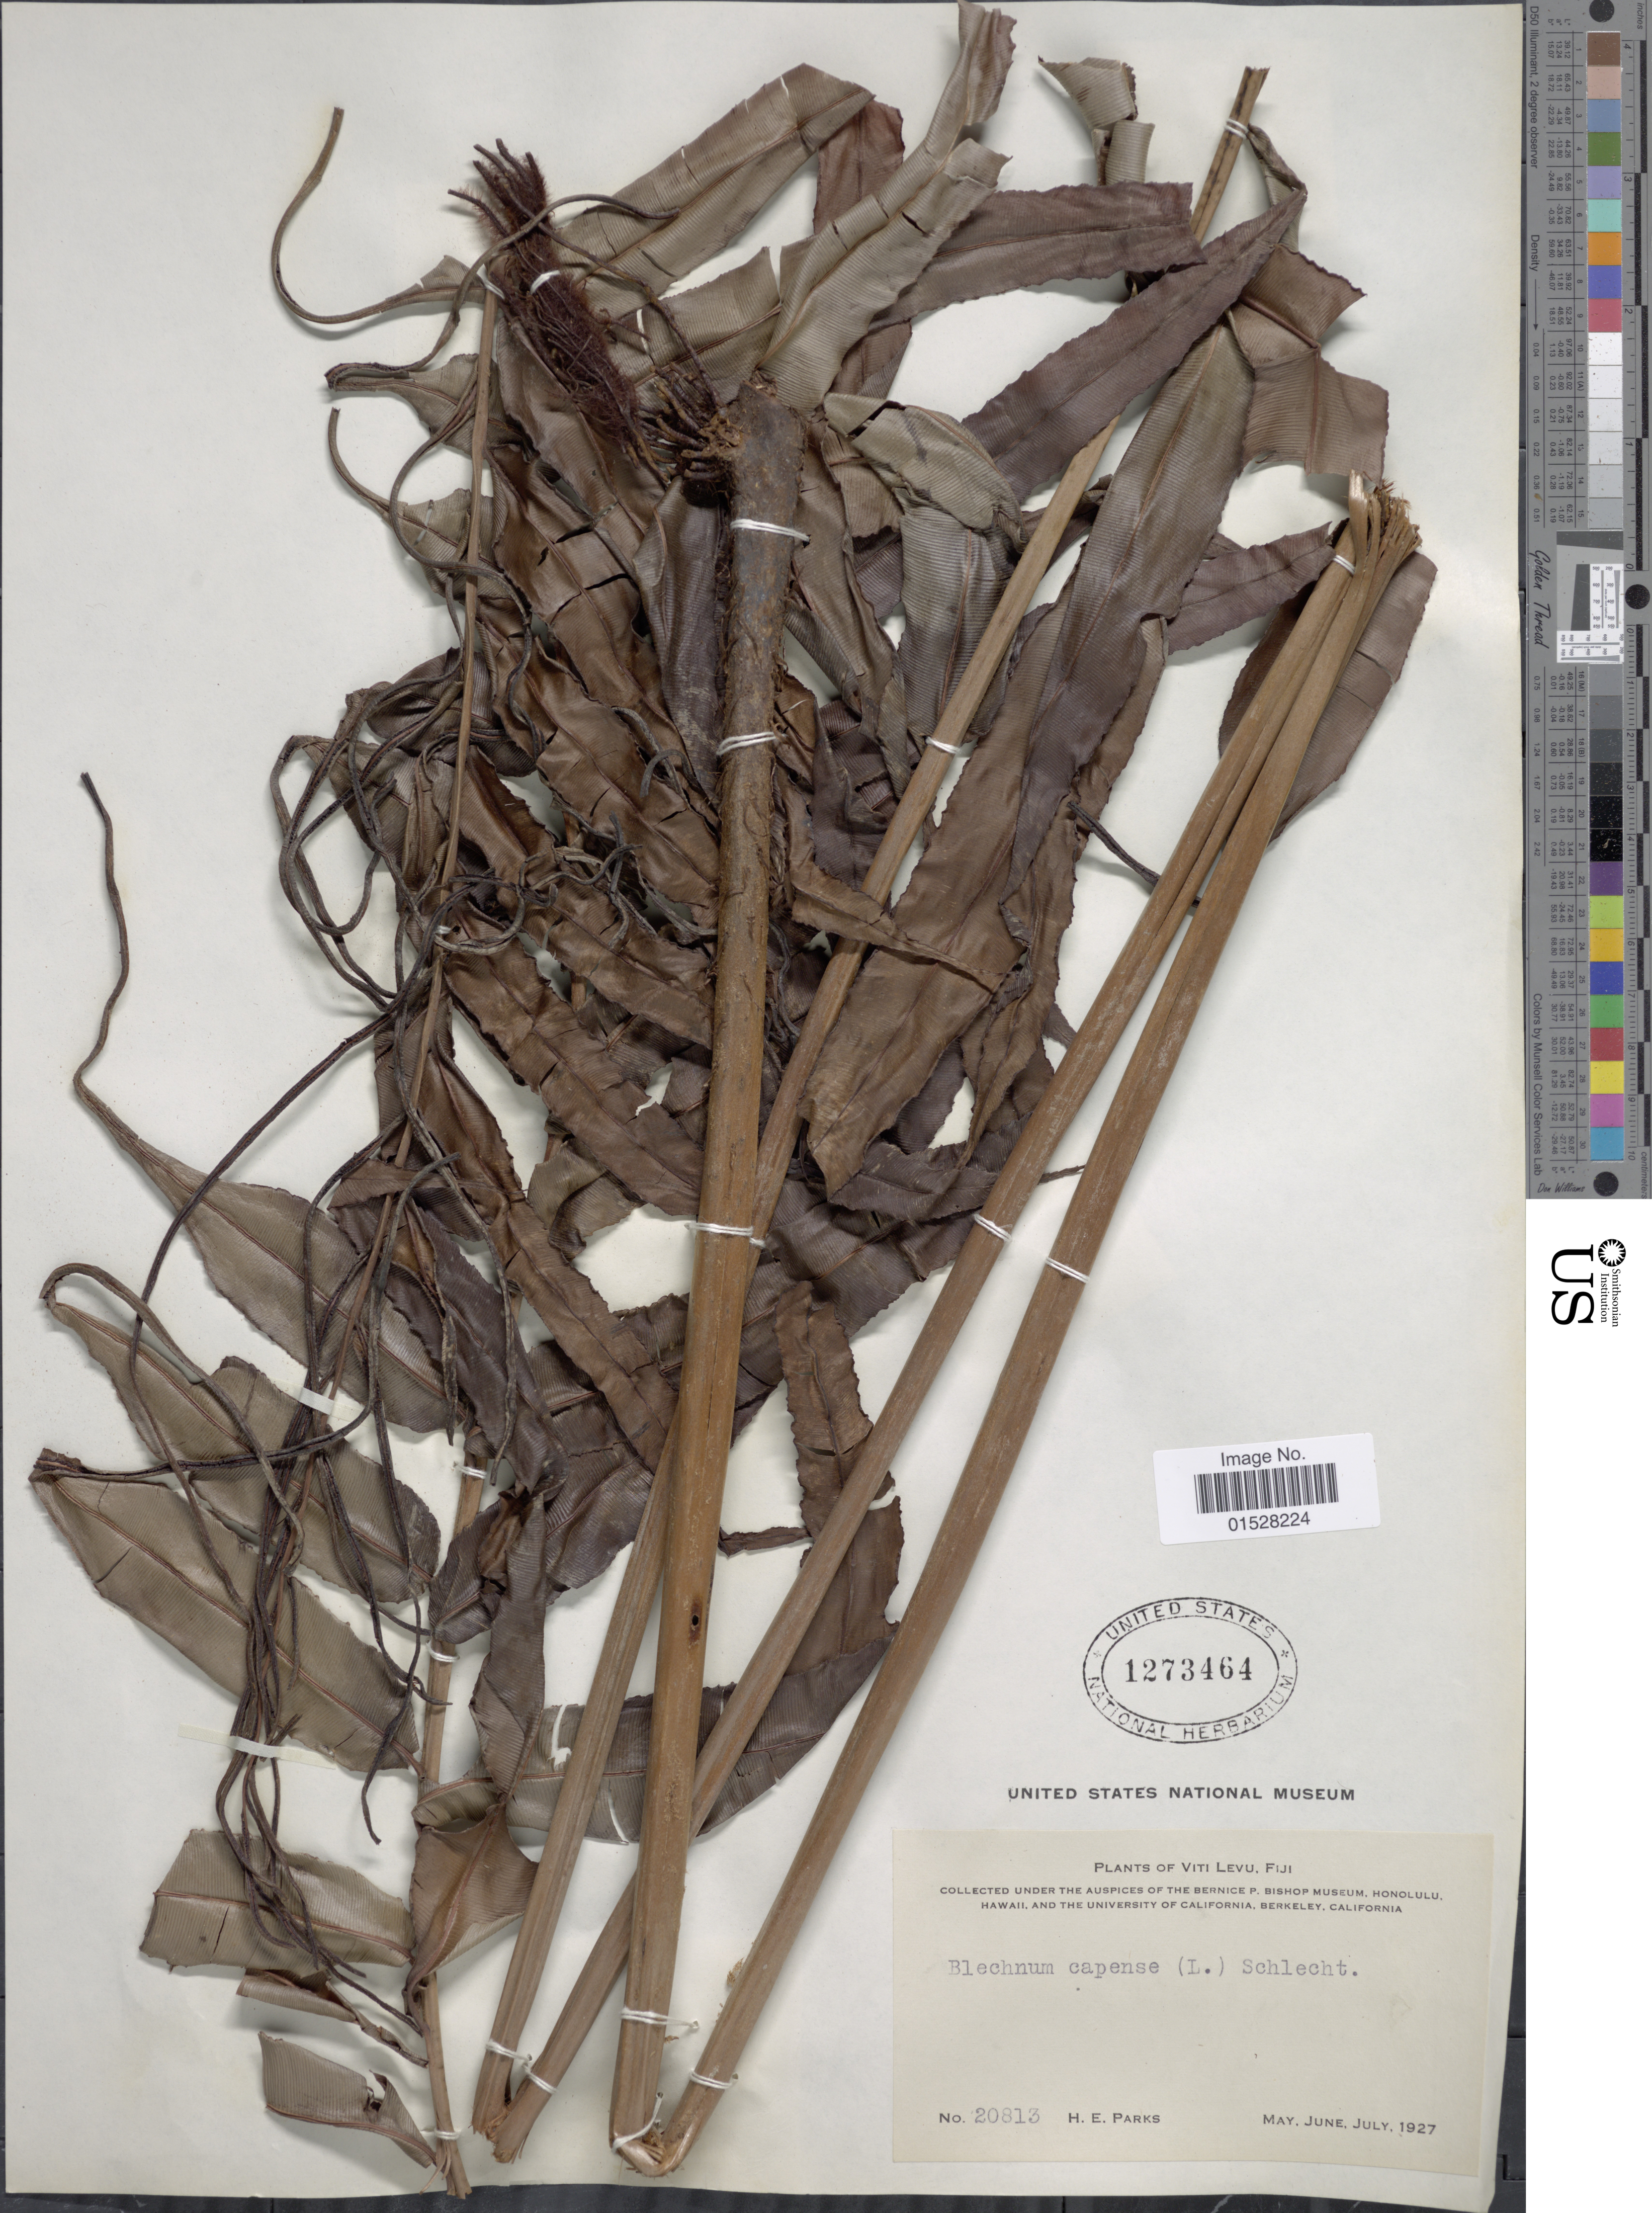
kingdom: Plantae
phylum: Tracheophyta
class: Polypodiopsida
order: Polypodiales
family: Blechnaceae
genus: Blechnum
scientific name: Blechnum procerum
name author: (F. Först.) Sw.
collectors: H. E. Parks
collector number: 20813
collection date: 1927-05/1927-07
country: Fiji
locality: Viti Levu.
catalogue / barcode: US 1273464